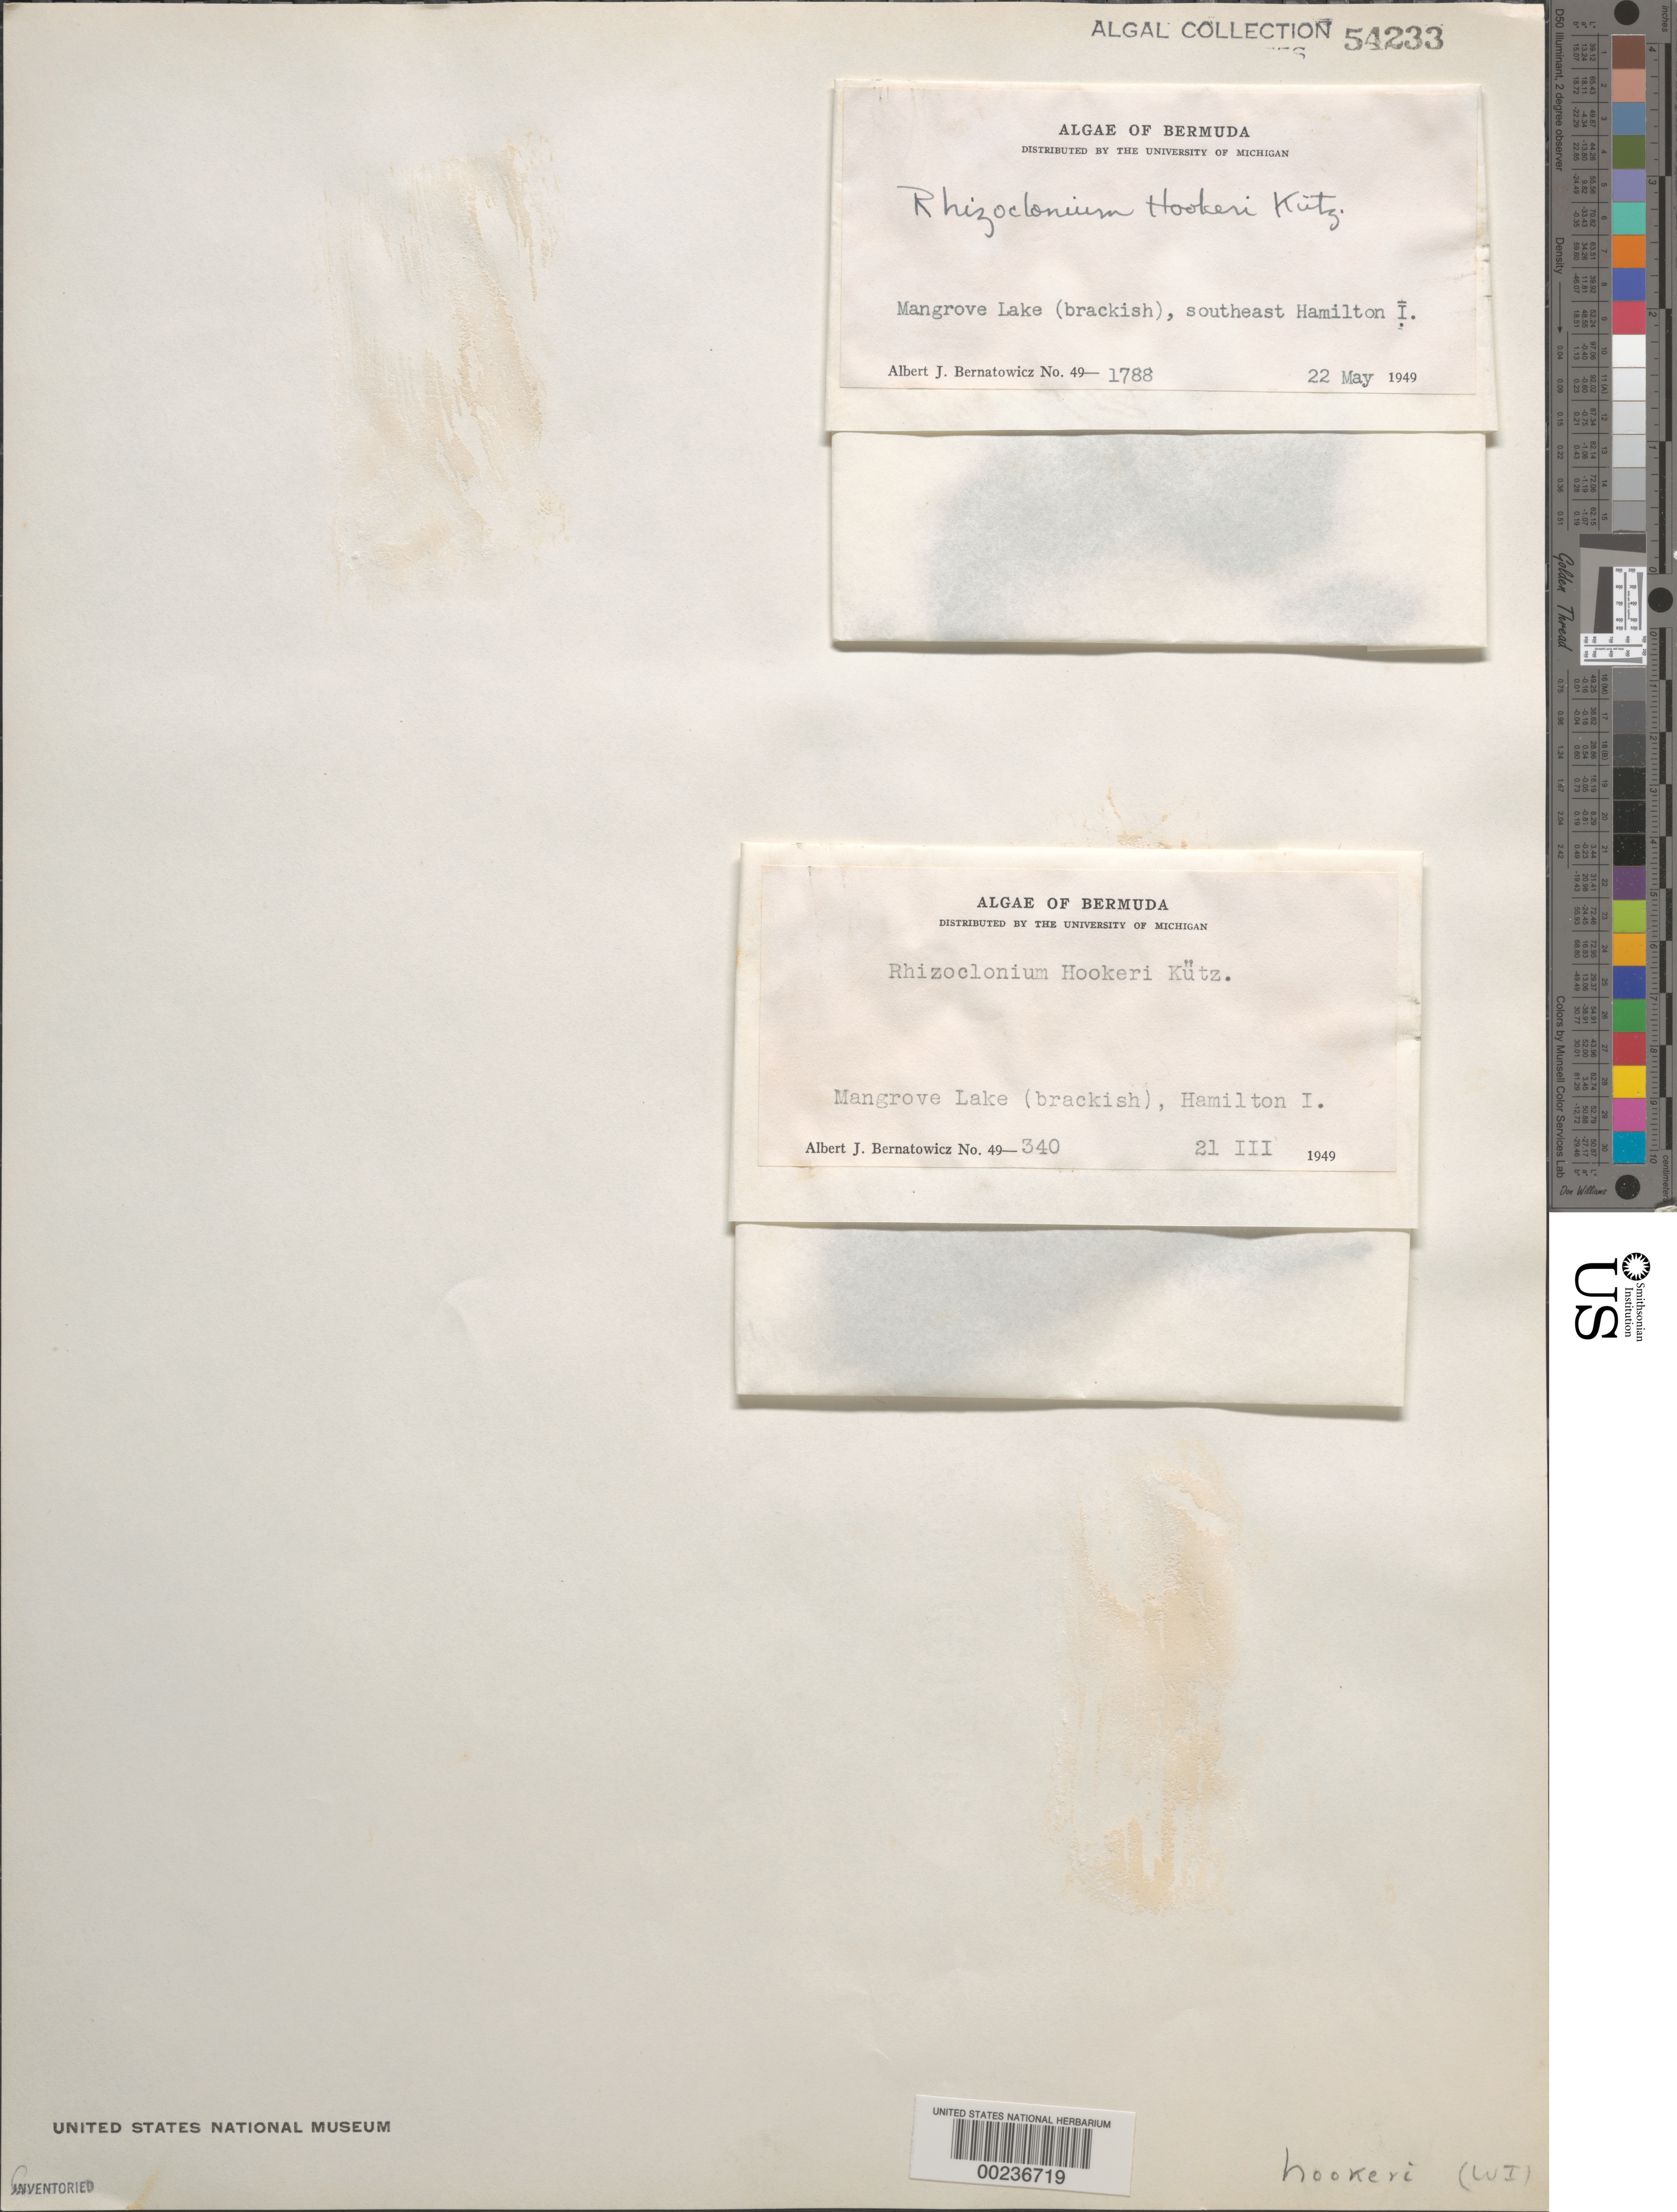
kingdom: Plantae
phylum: Chlorophyta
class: Ulvophyceae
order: Cladophorales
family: Cladophoraceae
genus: Pseudorhizoclonium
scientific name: Pseudorhizoclonium africanum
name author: (Kütz.) C. Boedeker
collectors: A. Bernatowicz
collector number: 49-340 & 49-1788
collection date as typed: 21 Mar 1949 and 22 May 1949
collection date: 1949-03-21,1949-05-22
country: Bermuda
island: Bermuda Island (Hamilton Island)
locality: Mangrove Lake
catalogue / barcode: US 54233